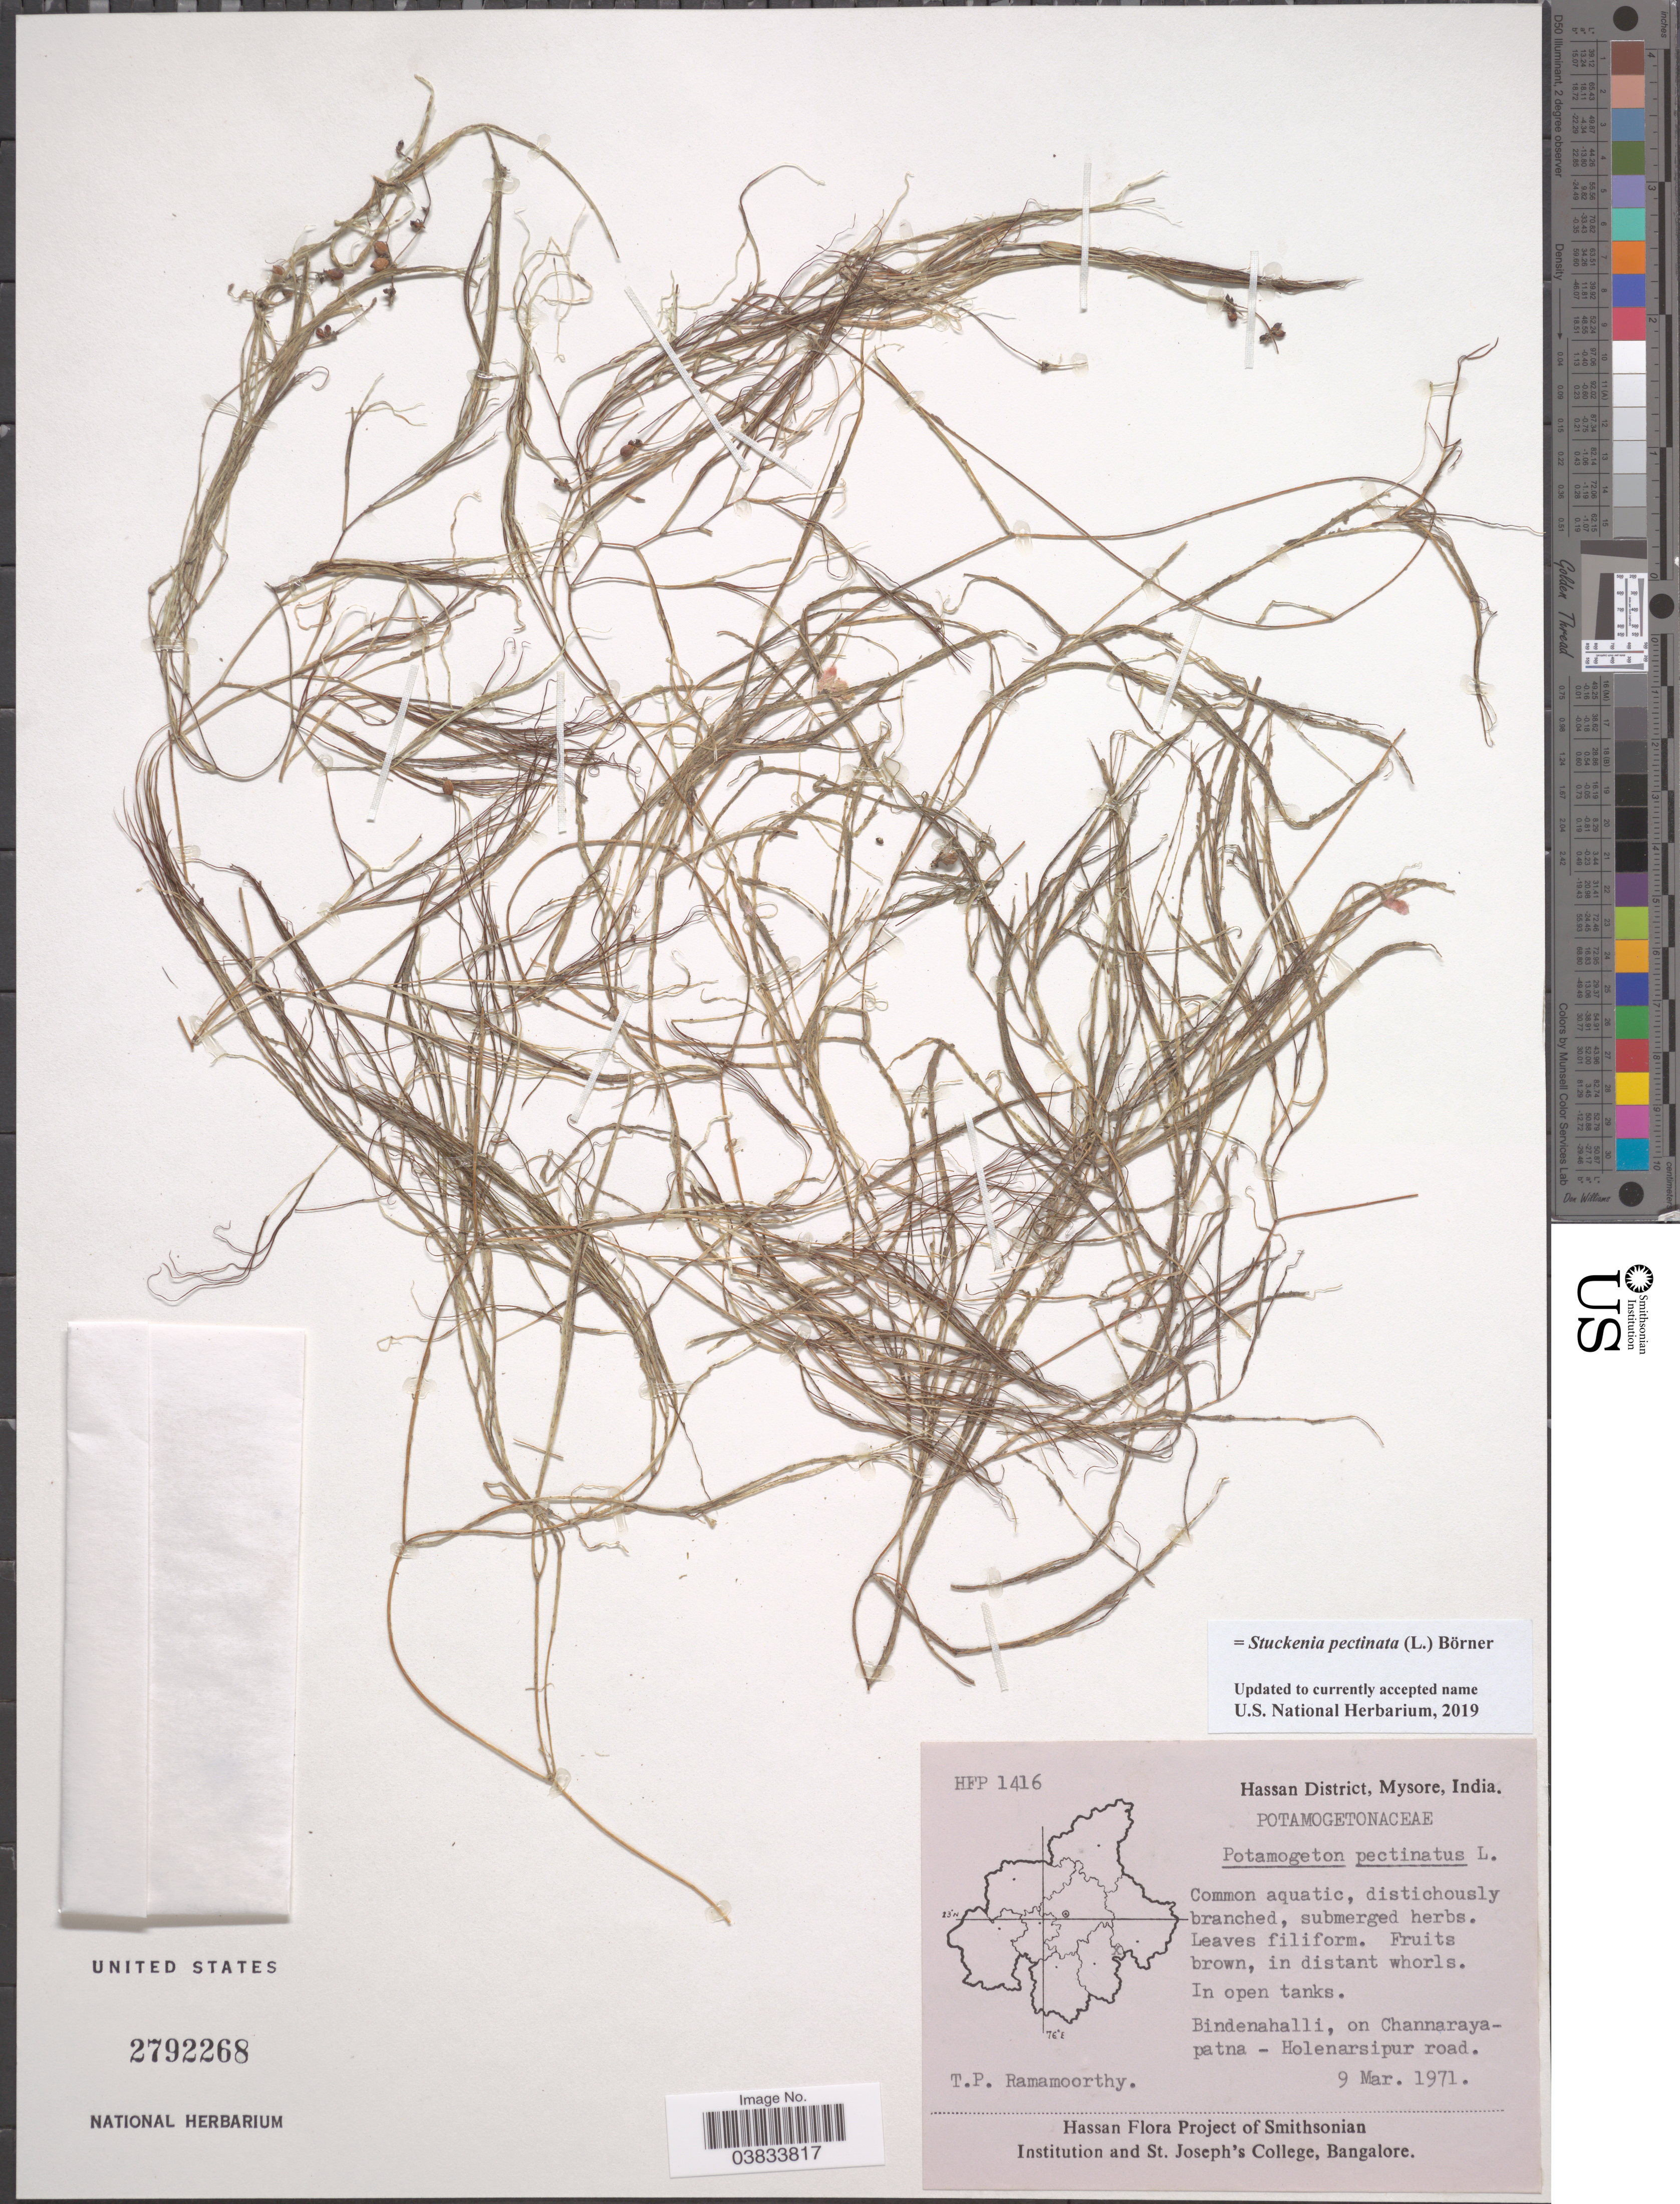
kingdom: Plantae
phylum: Tracheophyta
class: Liliopsida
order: Alismatales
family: Potamogetonaceae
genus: Stuckenia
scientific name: Stuckenia pectinata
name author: (L.) Börner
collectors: T. P. Ramamoorthy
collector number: HFP 1416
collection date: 1971-03-09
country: India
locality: Hassan District, Mysore. Bindenahalli, on Channarayapatna - Holenarsipur road.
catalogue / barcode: US 2792268